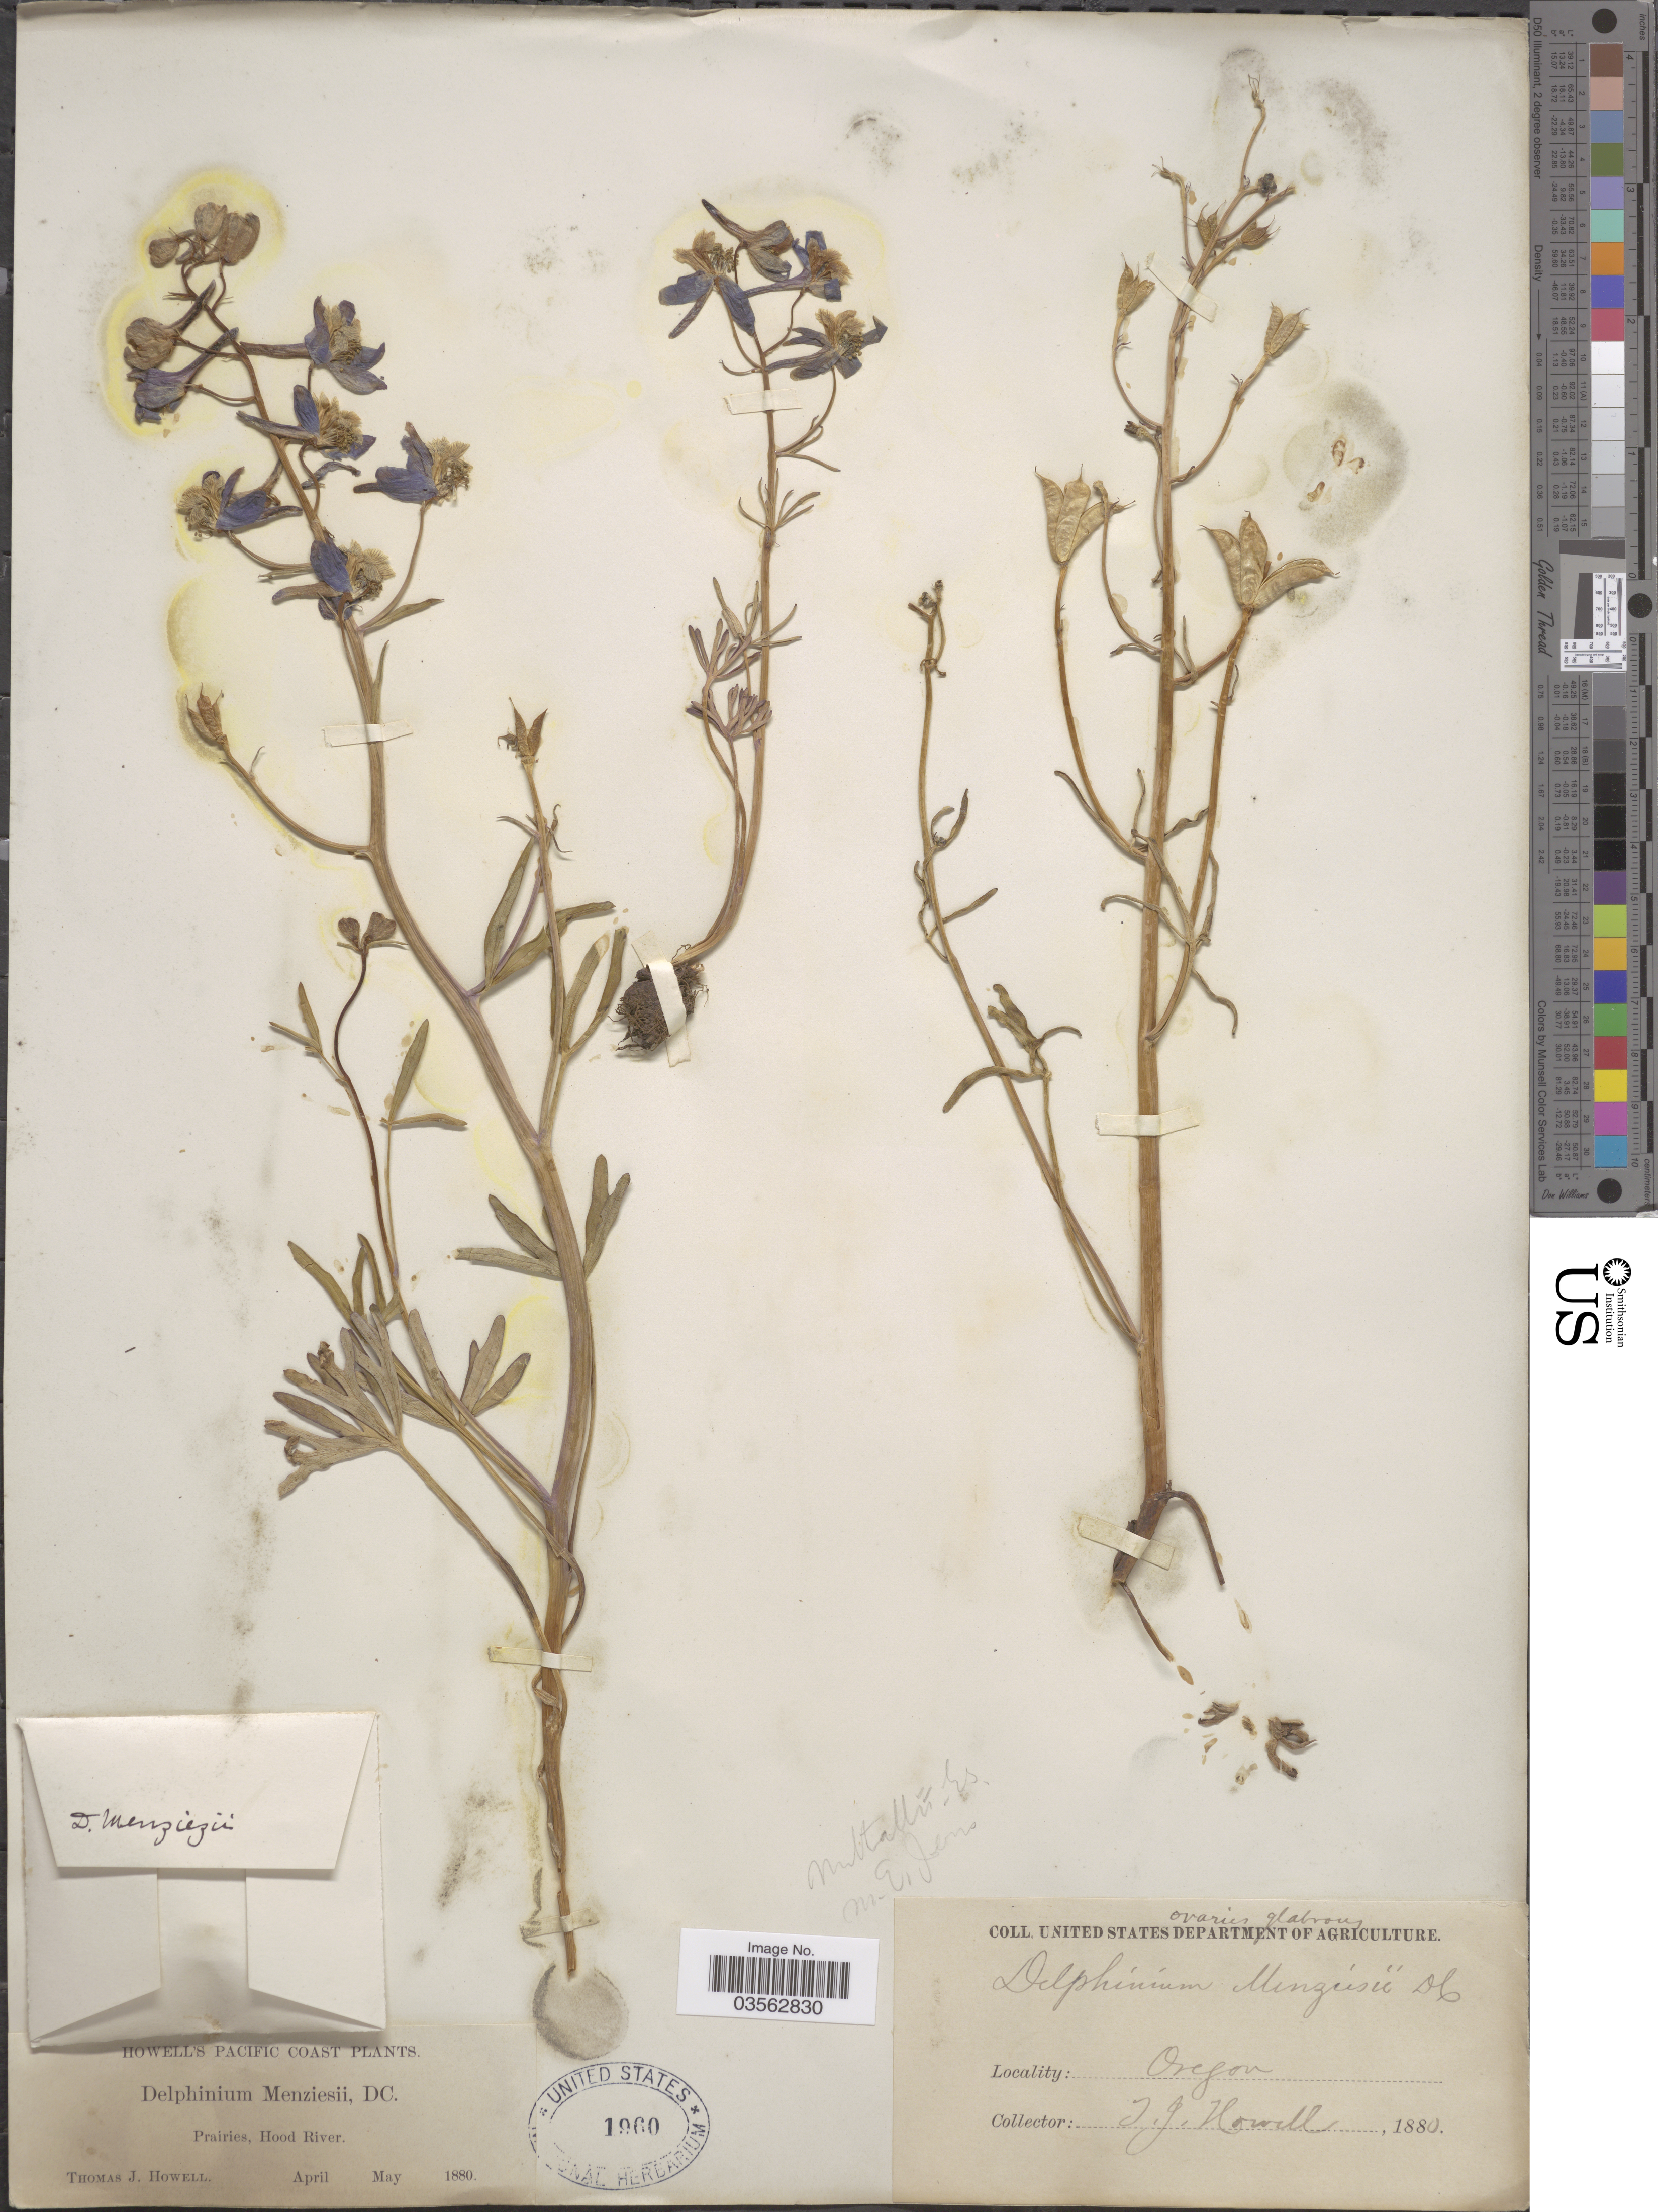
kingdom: Plantae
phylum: Tracheophyta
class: Magnoliopsida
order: Ranunculales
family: Ranunculaceae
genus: Delphinium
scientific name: Delphinium columbianum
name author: Greene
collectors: T. J. Howell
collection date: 1880-04/1880-05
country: United States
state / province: Oregon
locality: Pacific Coast. Prairies, Hood River.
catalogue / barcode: US 1960